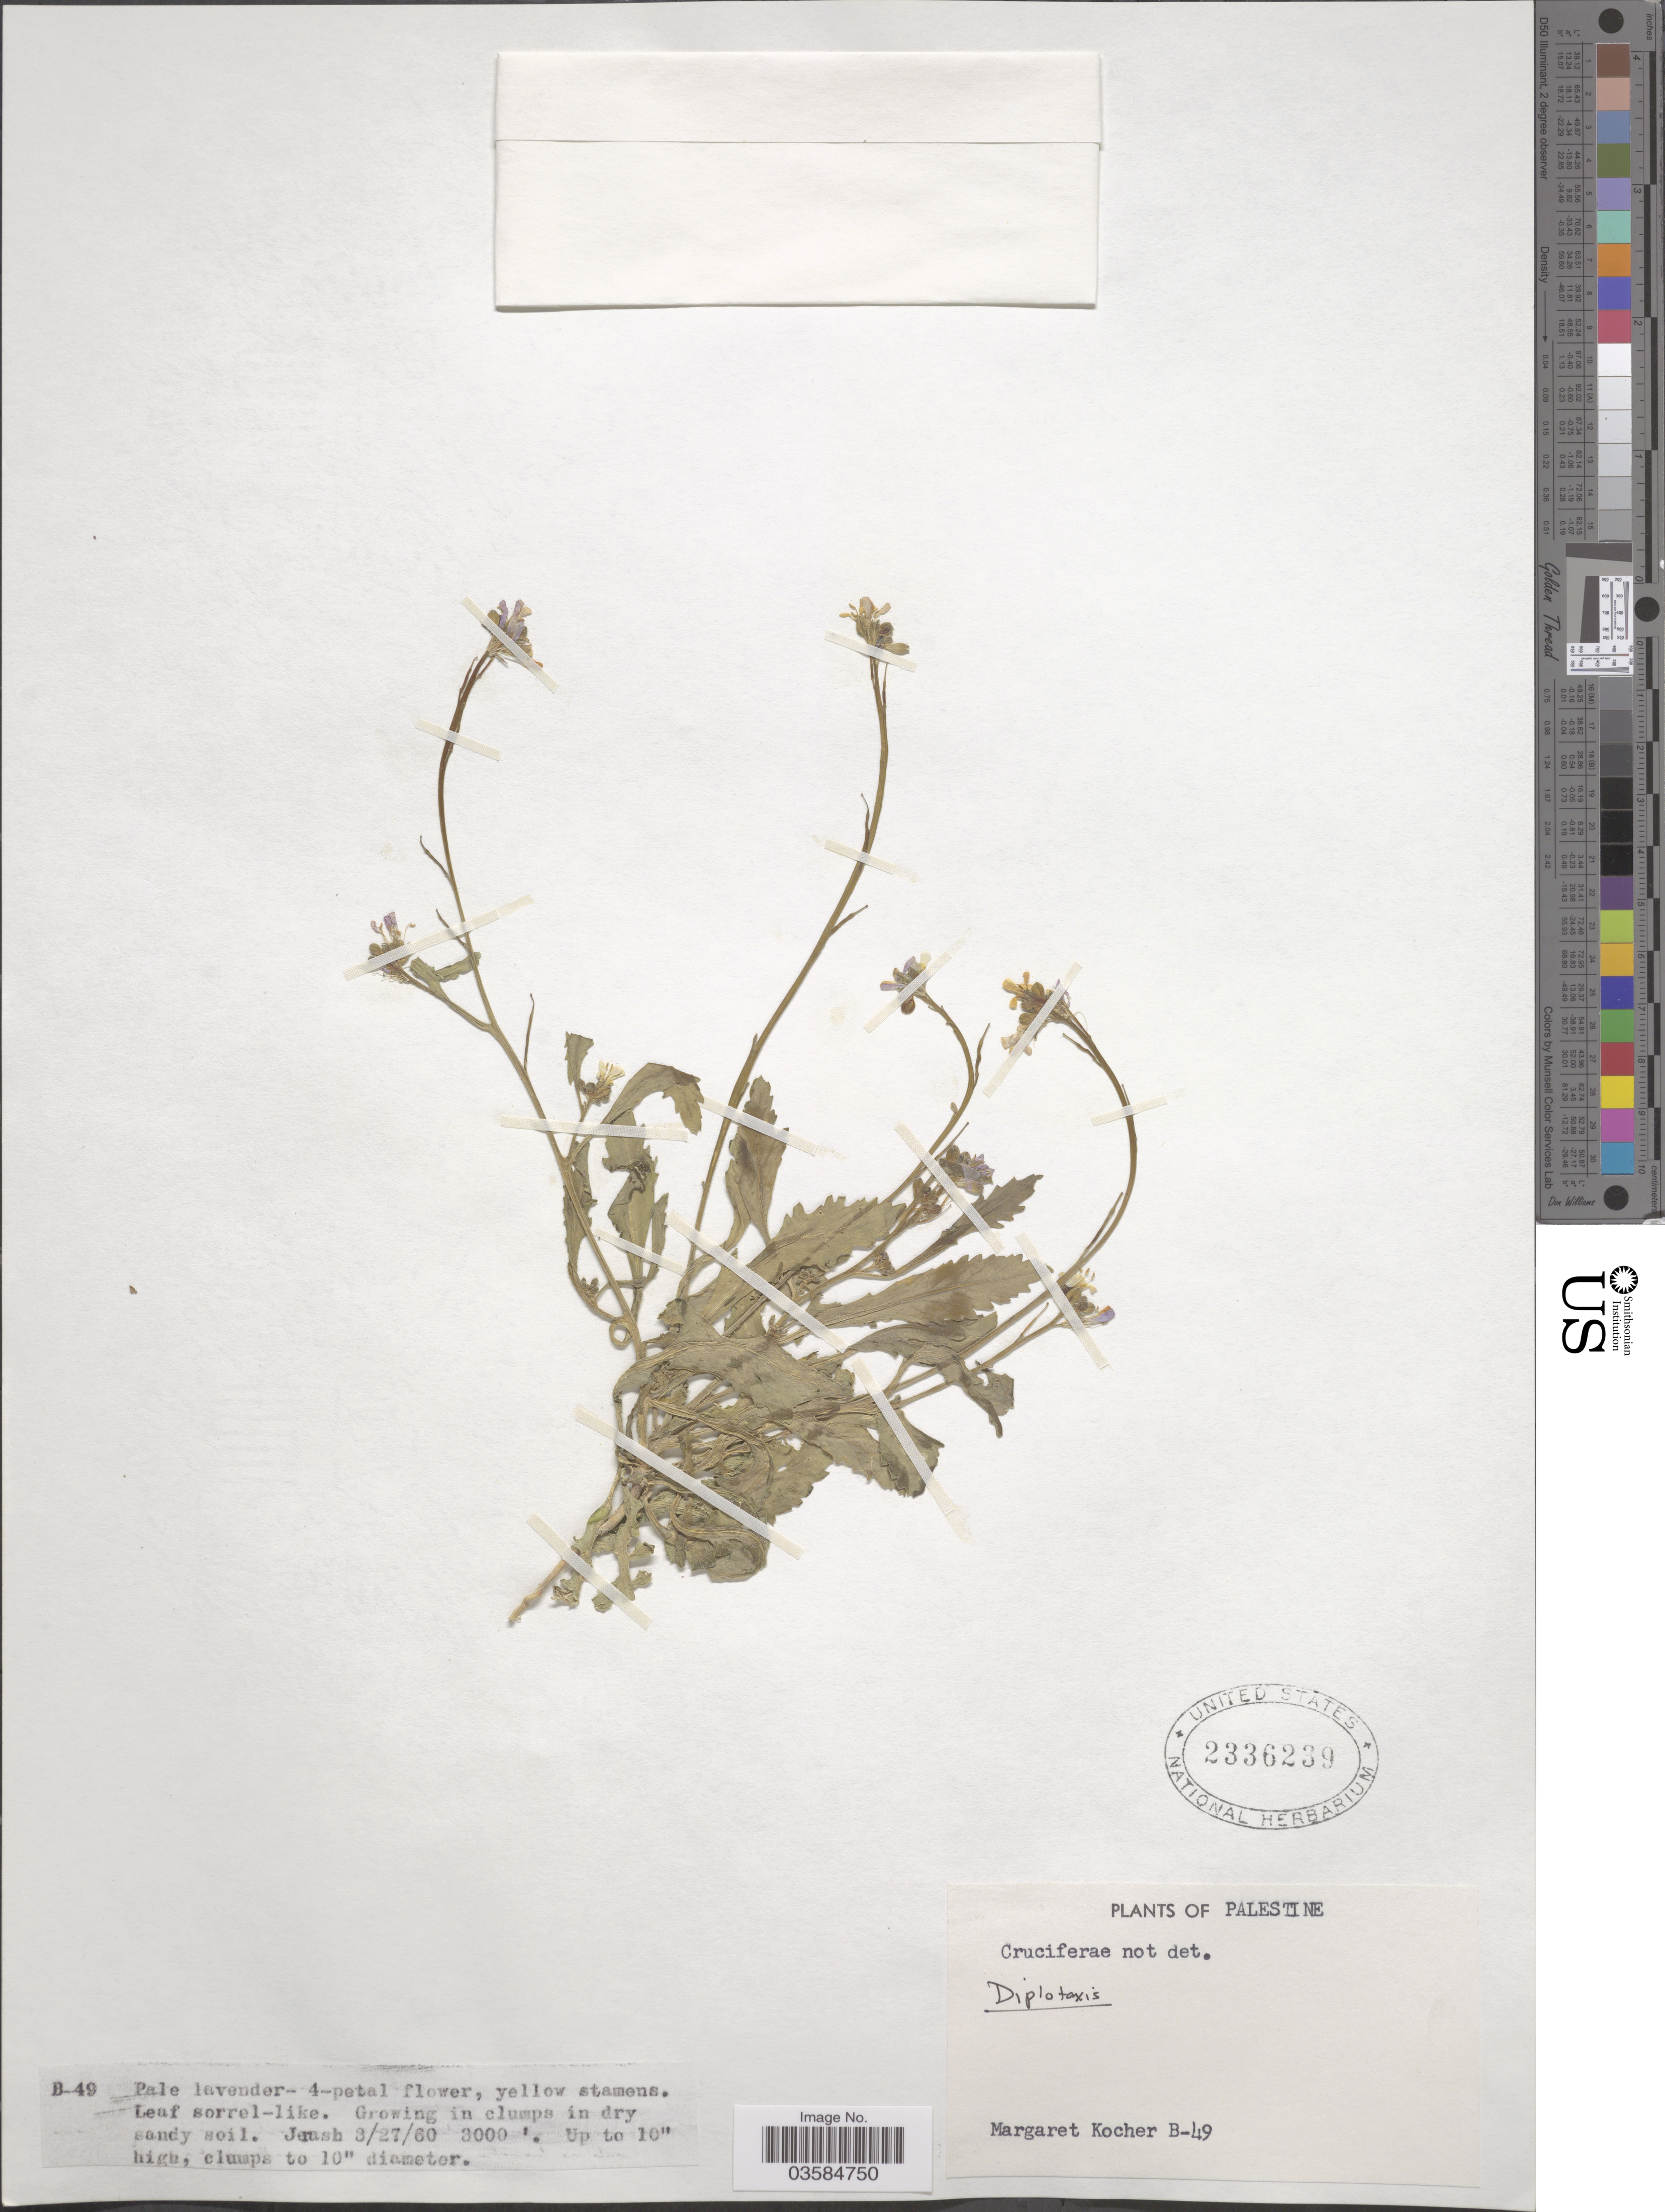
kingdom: Plantae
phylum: Tracheophyta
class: Magnoliopsida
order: Brassicales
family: Brassicaceae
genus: Diplotaxis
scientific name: Diplotaxis sp.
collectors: M. Kocher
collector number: B-49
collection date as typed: Transcribed d/m/y: 27/3/60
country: Israel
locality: Jerash. Palestine.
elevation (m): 914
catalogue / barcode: US 2336239